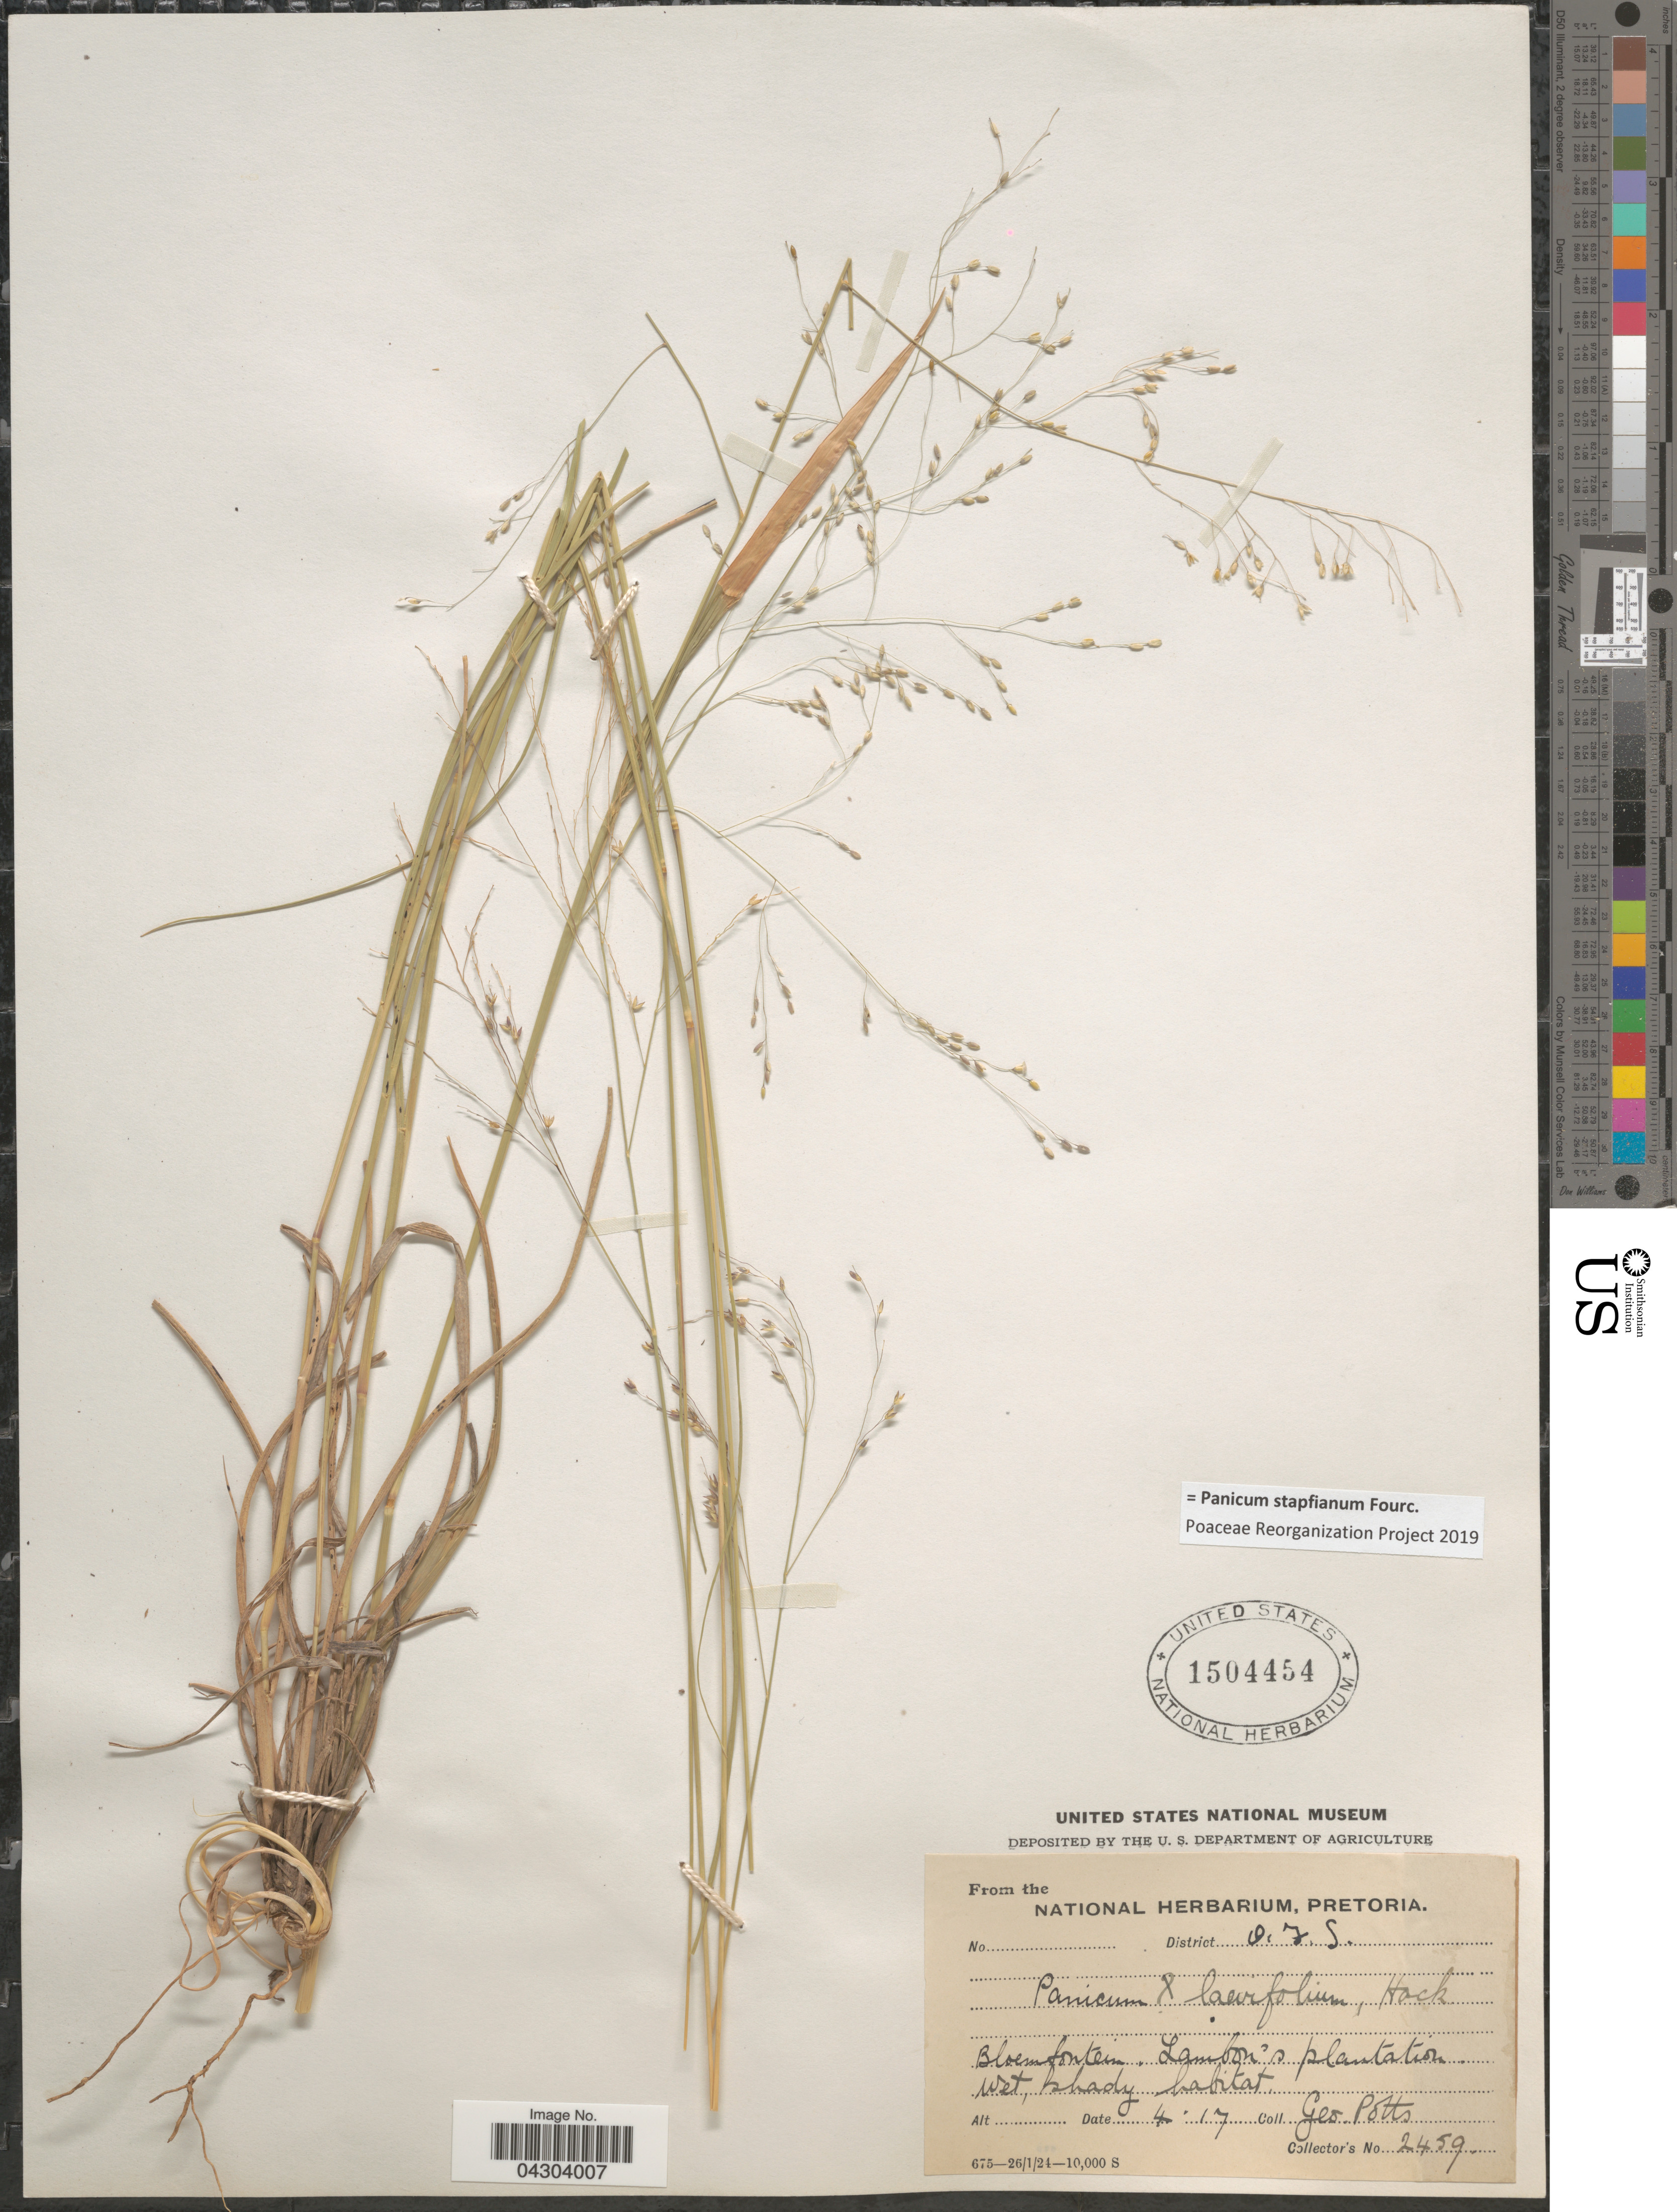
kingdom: Plantae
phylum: Tracheophyta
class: Liliopsida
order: Poales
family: Poaceae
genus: Panicum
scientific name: Panicum stapfianum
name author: Fourc.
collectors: G. Potts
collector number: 2459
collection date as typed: Transcribed d/m/y: /4/17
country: South Africa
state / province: Free State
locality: District O.F.S. Bloemfontein, Lambon's plantation.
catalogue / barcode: US 1504454